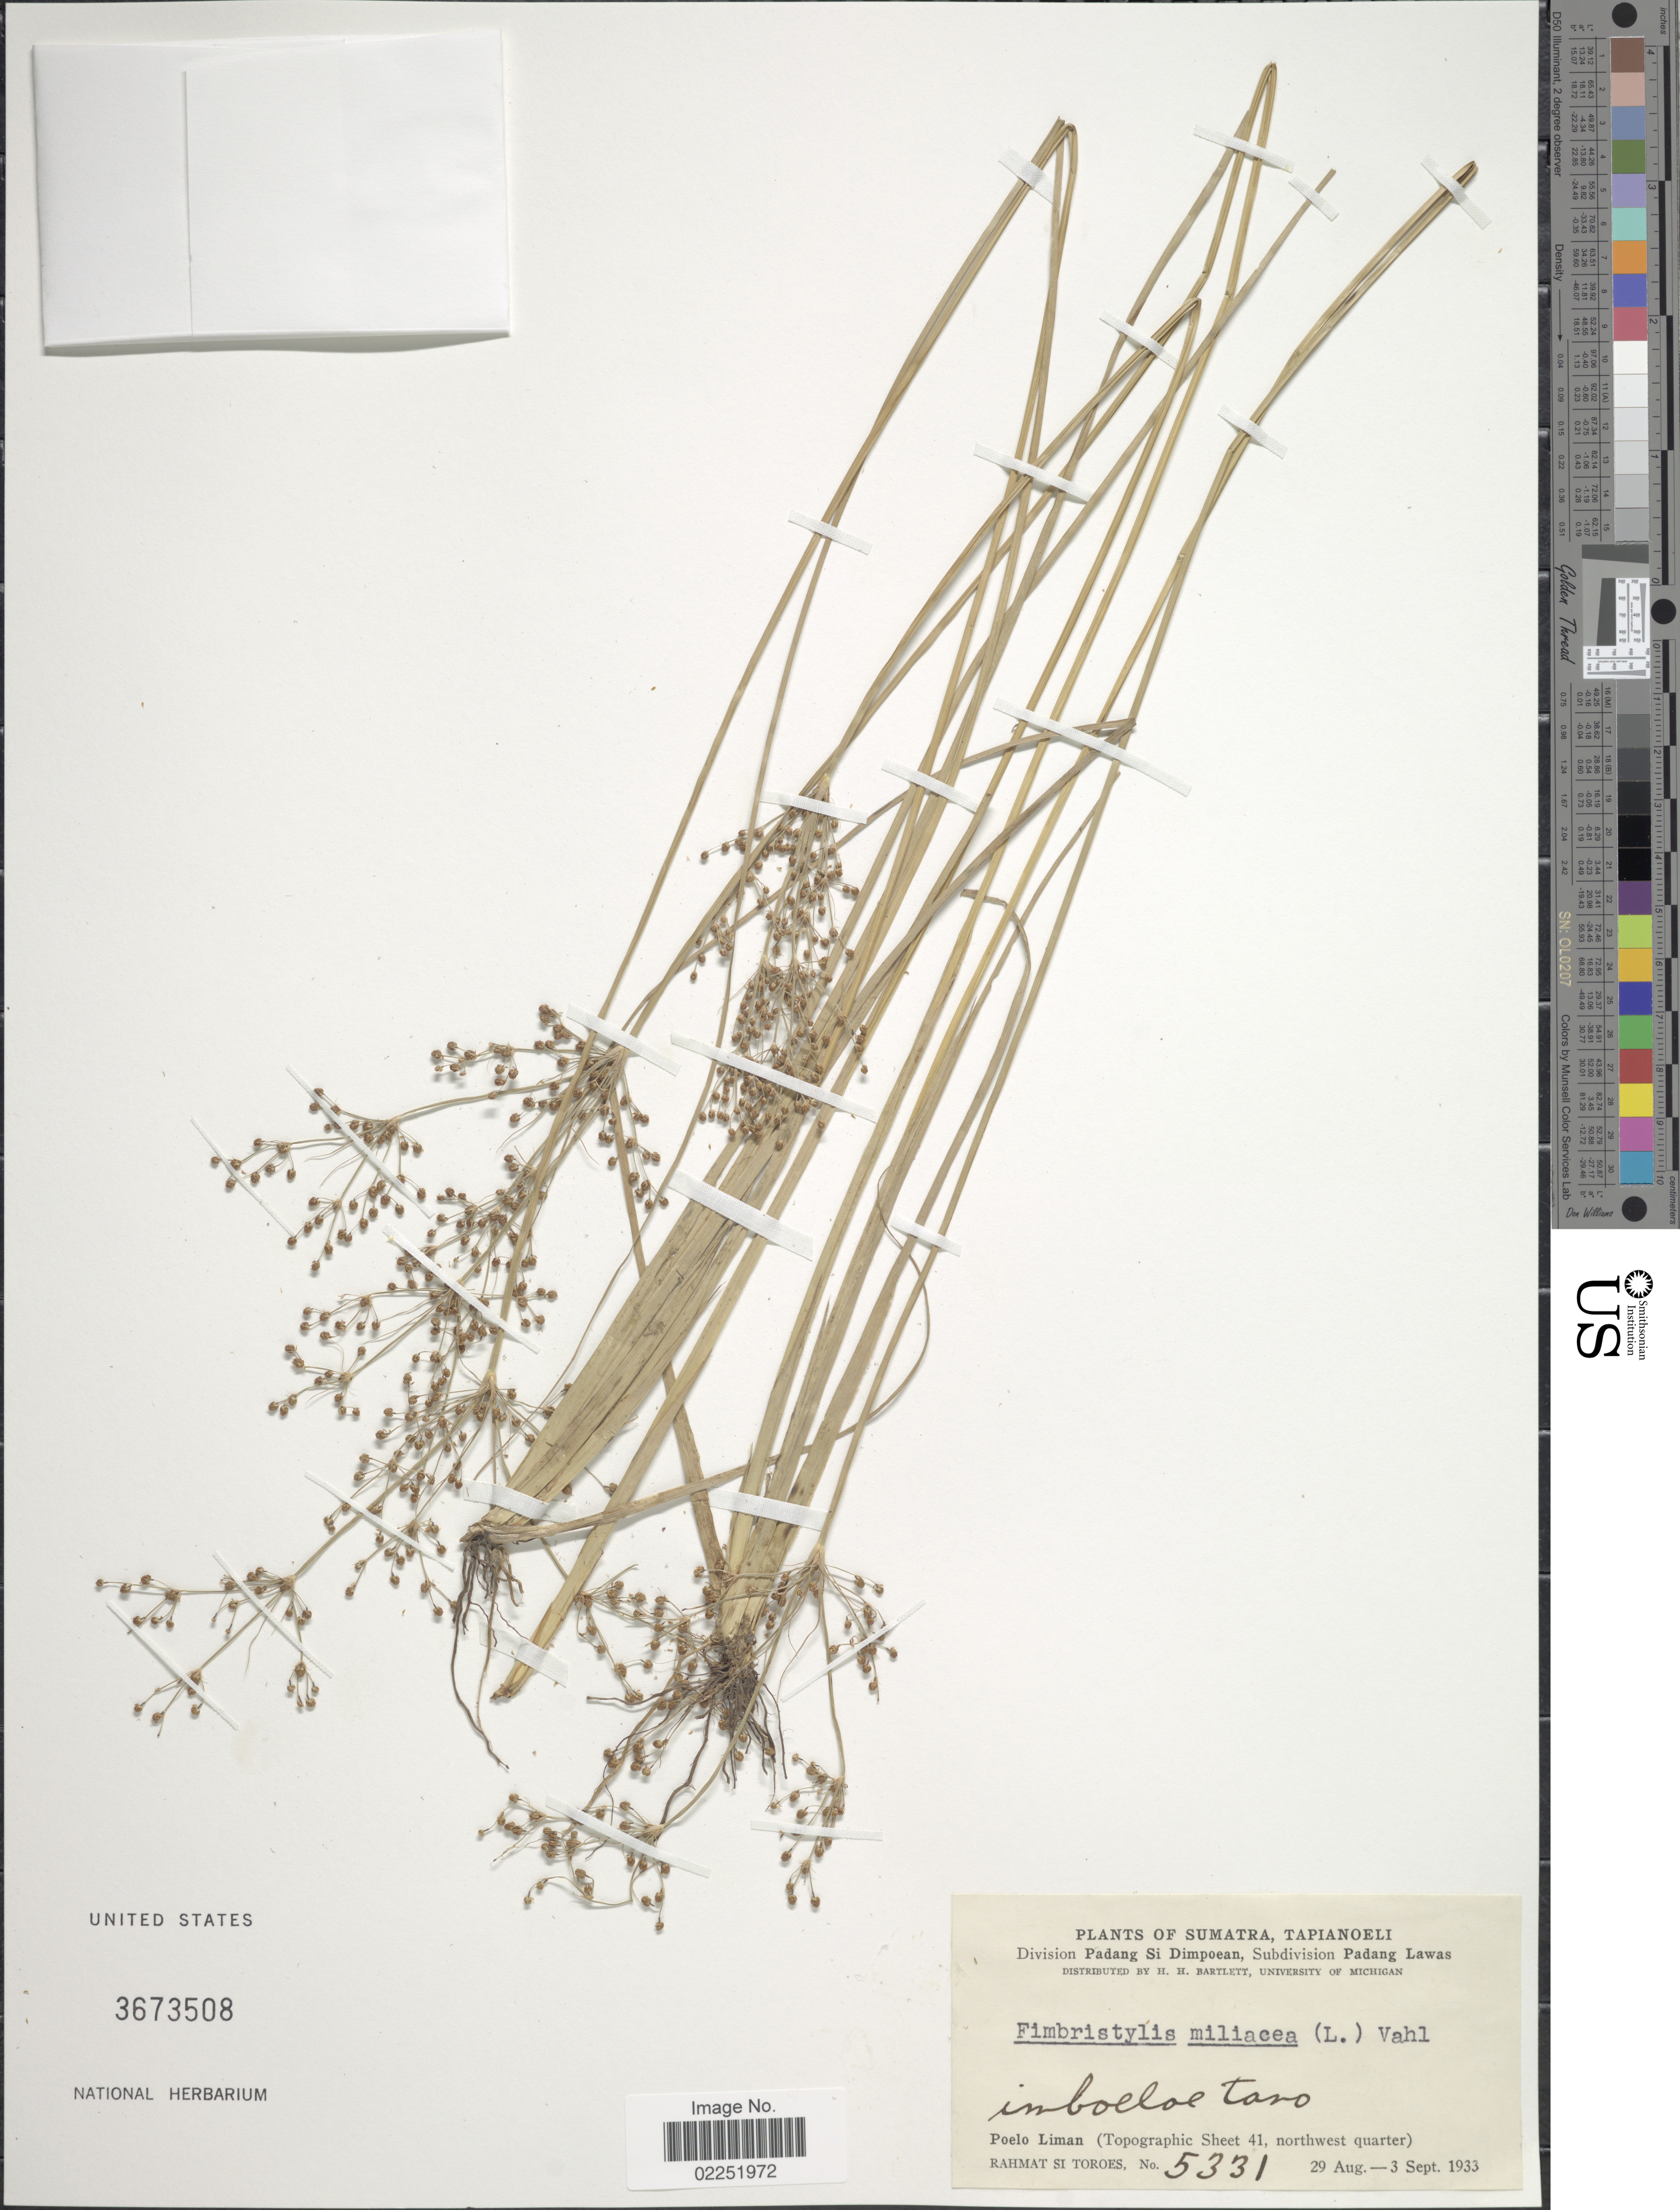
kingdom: Plantae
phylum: Tracheophyta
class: Liliopsida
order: Poales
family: Cyperaceae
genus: Fimbristylis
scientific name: Fimbristylis littoralis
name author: Gaudich.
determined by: Strong, M. T., (US), Smithsonian Institution - National Museum of Natural History (UNITED STATES)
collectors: Rahmat Si Boeea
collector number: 5331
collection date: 1933-08-29/1933-09-03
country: Indonesia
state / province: Sumatra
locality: Tapianoeli, Division Padang Si Dimpoean, Subdivision Padang Lawas, Imboeloe Taro, Poelo Liman (Topographic Sheet 41, northwest quarter)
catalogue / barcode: US 3673508